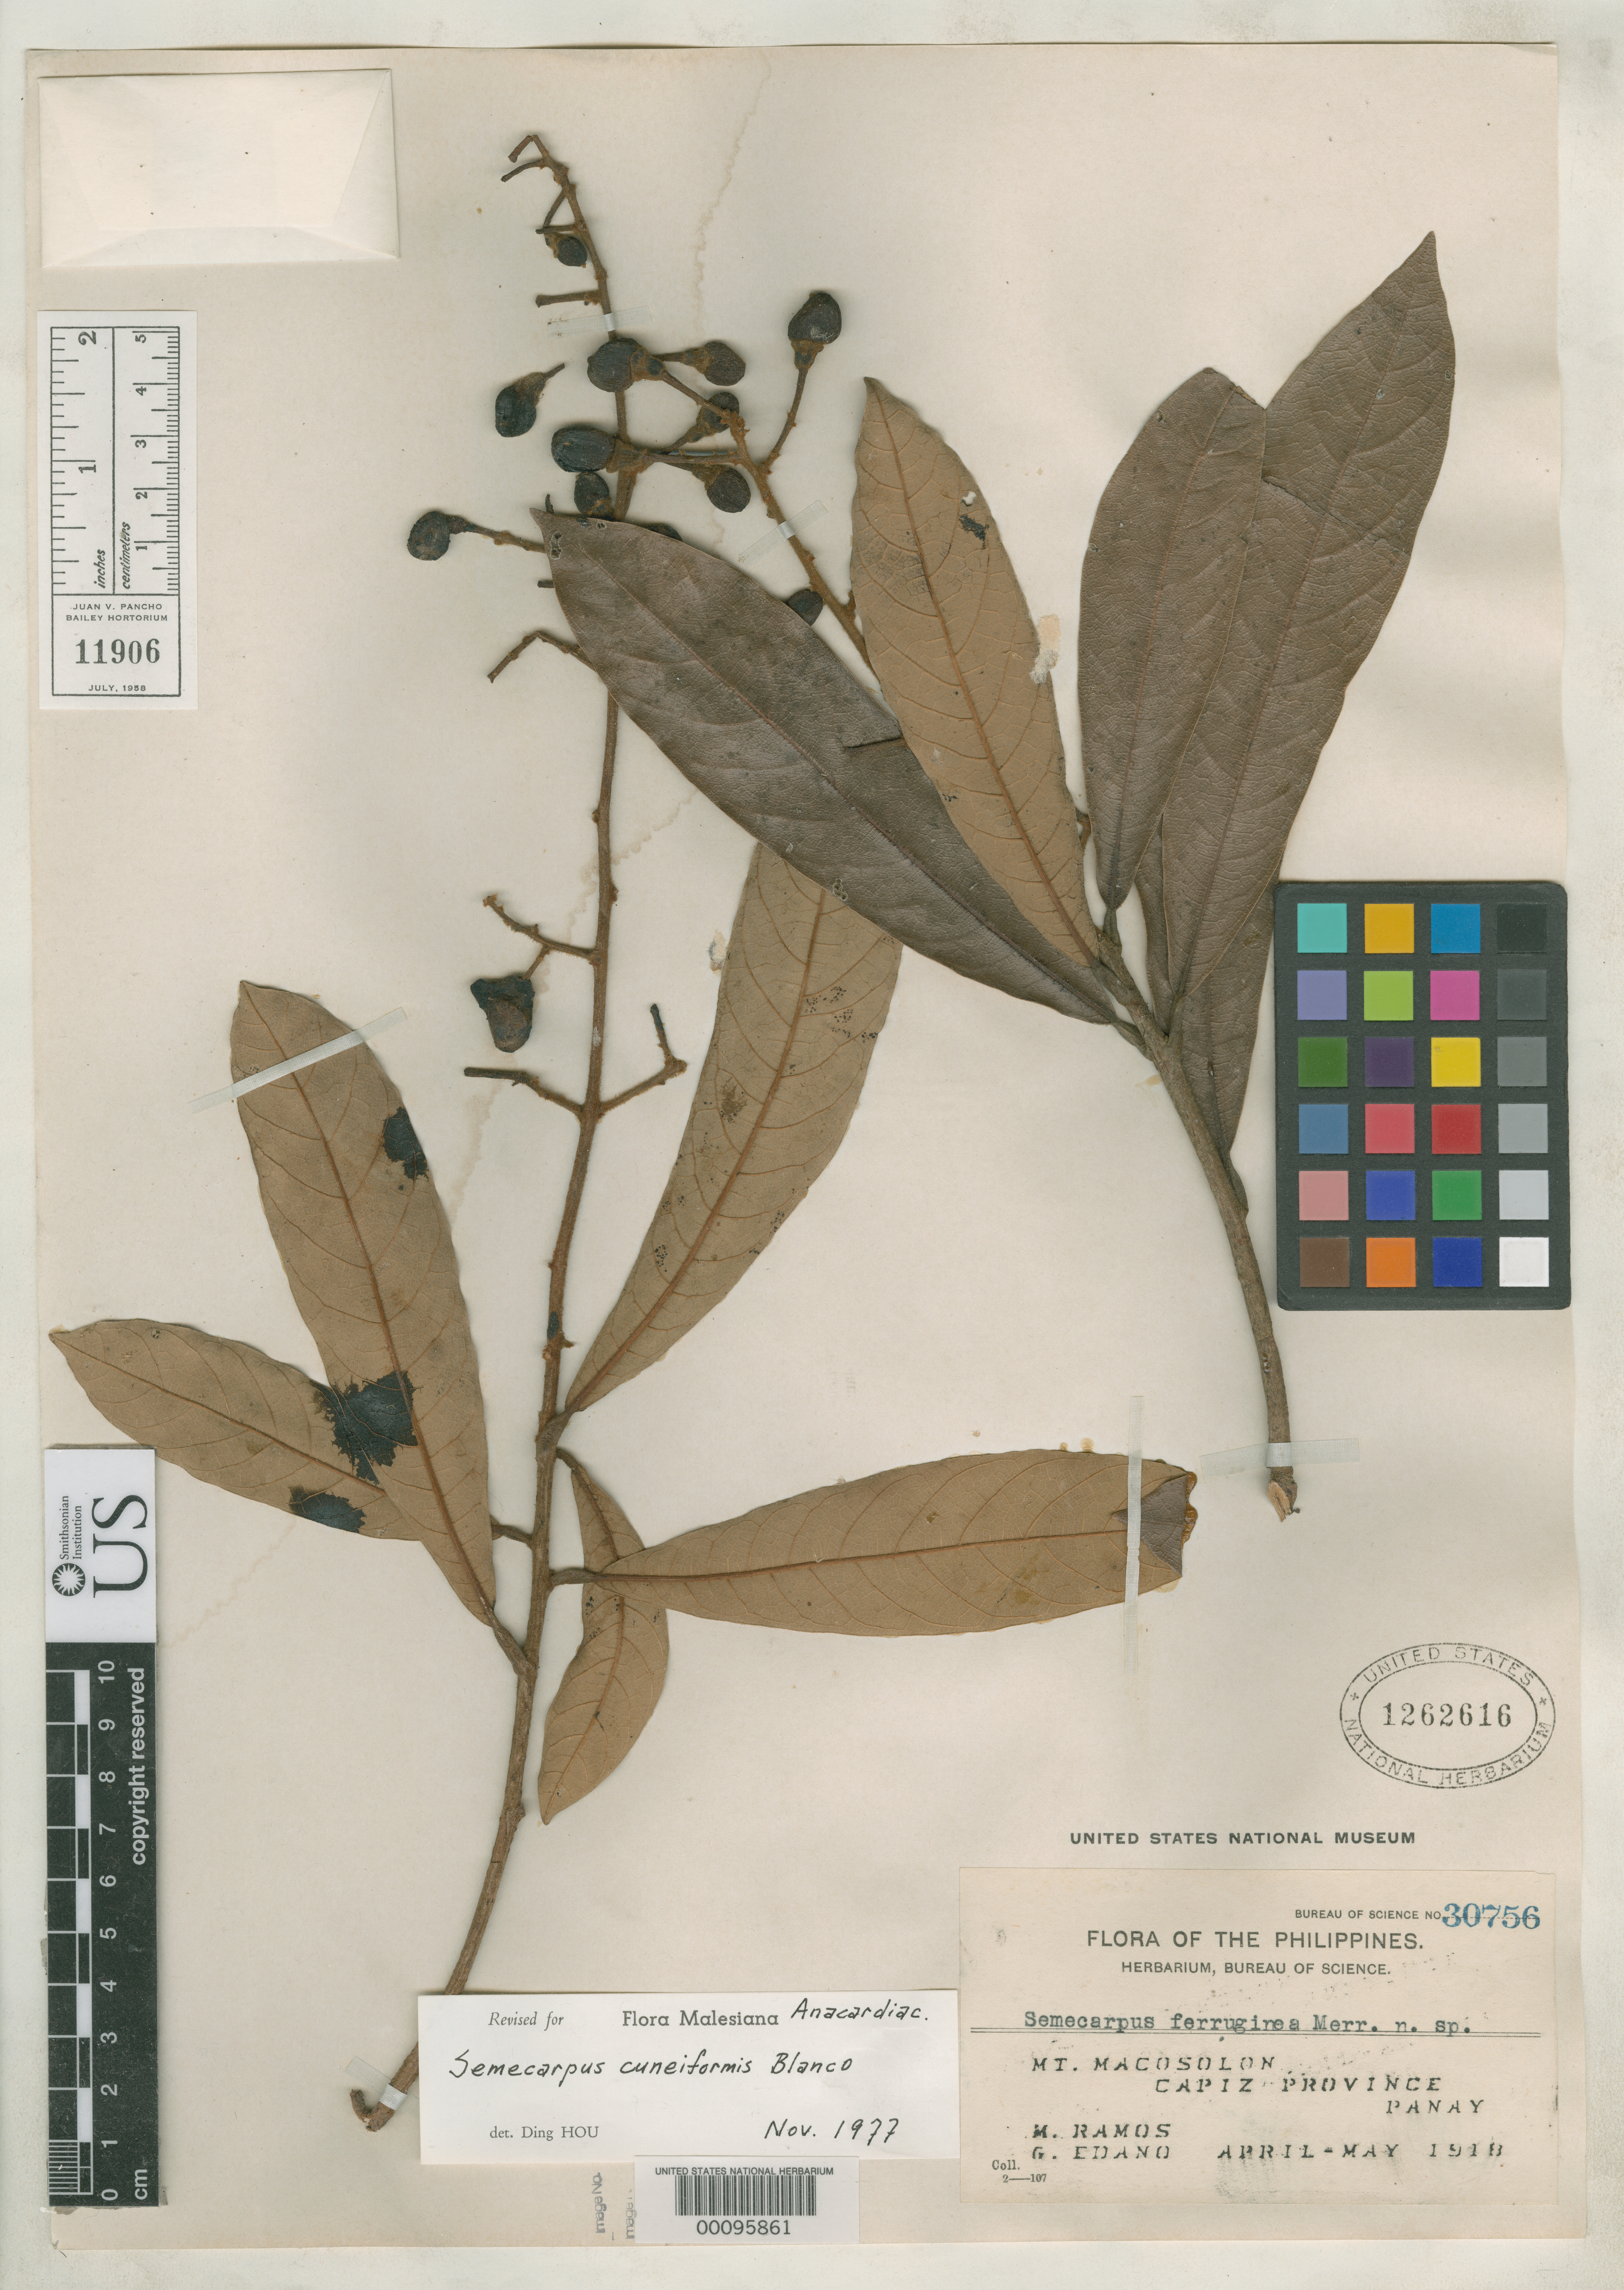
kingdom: Plantae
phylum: Tracheophyta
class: Magnoliopsida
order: Sapindales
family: Anacardiaceae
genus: Semecarpus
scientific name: Semecarpus ferrugineus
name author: Merr.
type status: Isotype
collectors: M. Ramos & G. E. Edaño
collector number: Bur. Sci. 30756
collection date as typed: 22 Apr 1918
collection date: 1918-04-22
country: Philippines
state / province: Western Visayas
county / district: Capiz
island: Panay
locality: Mt. Macosolon.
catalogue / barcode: US 1262616